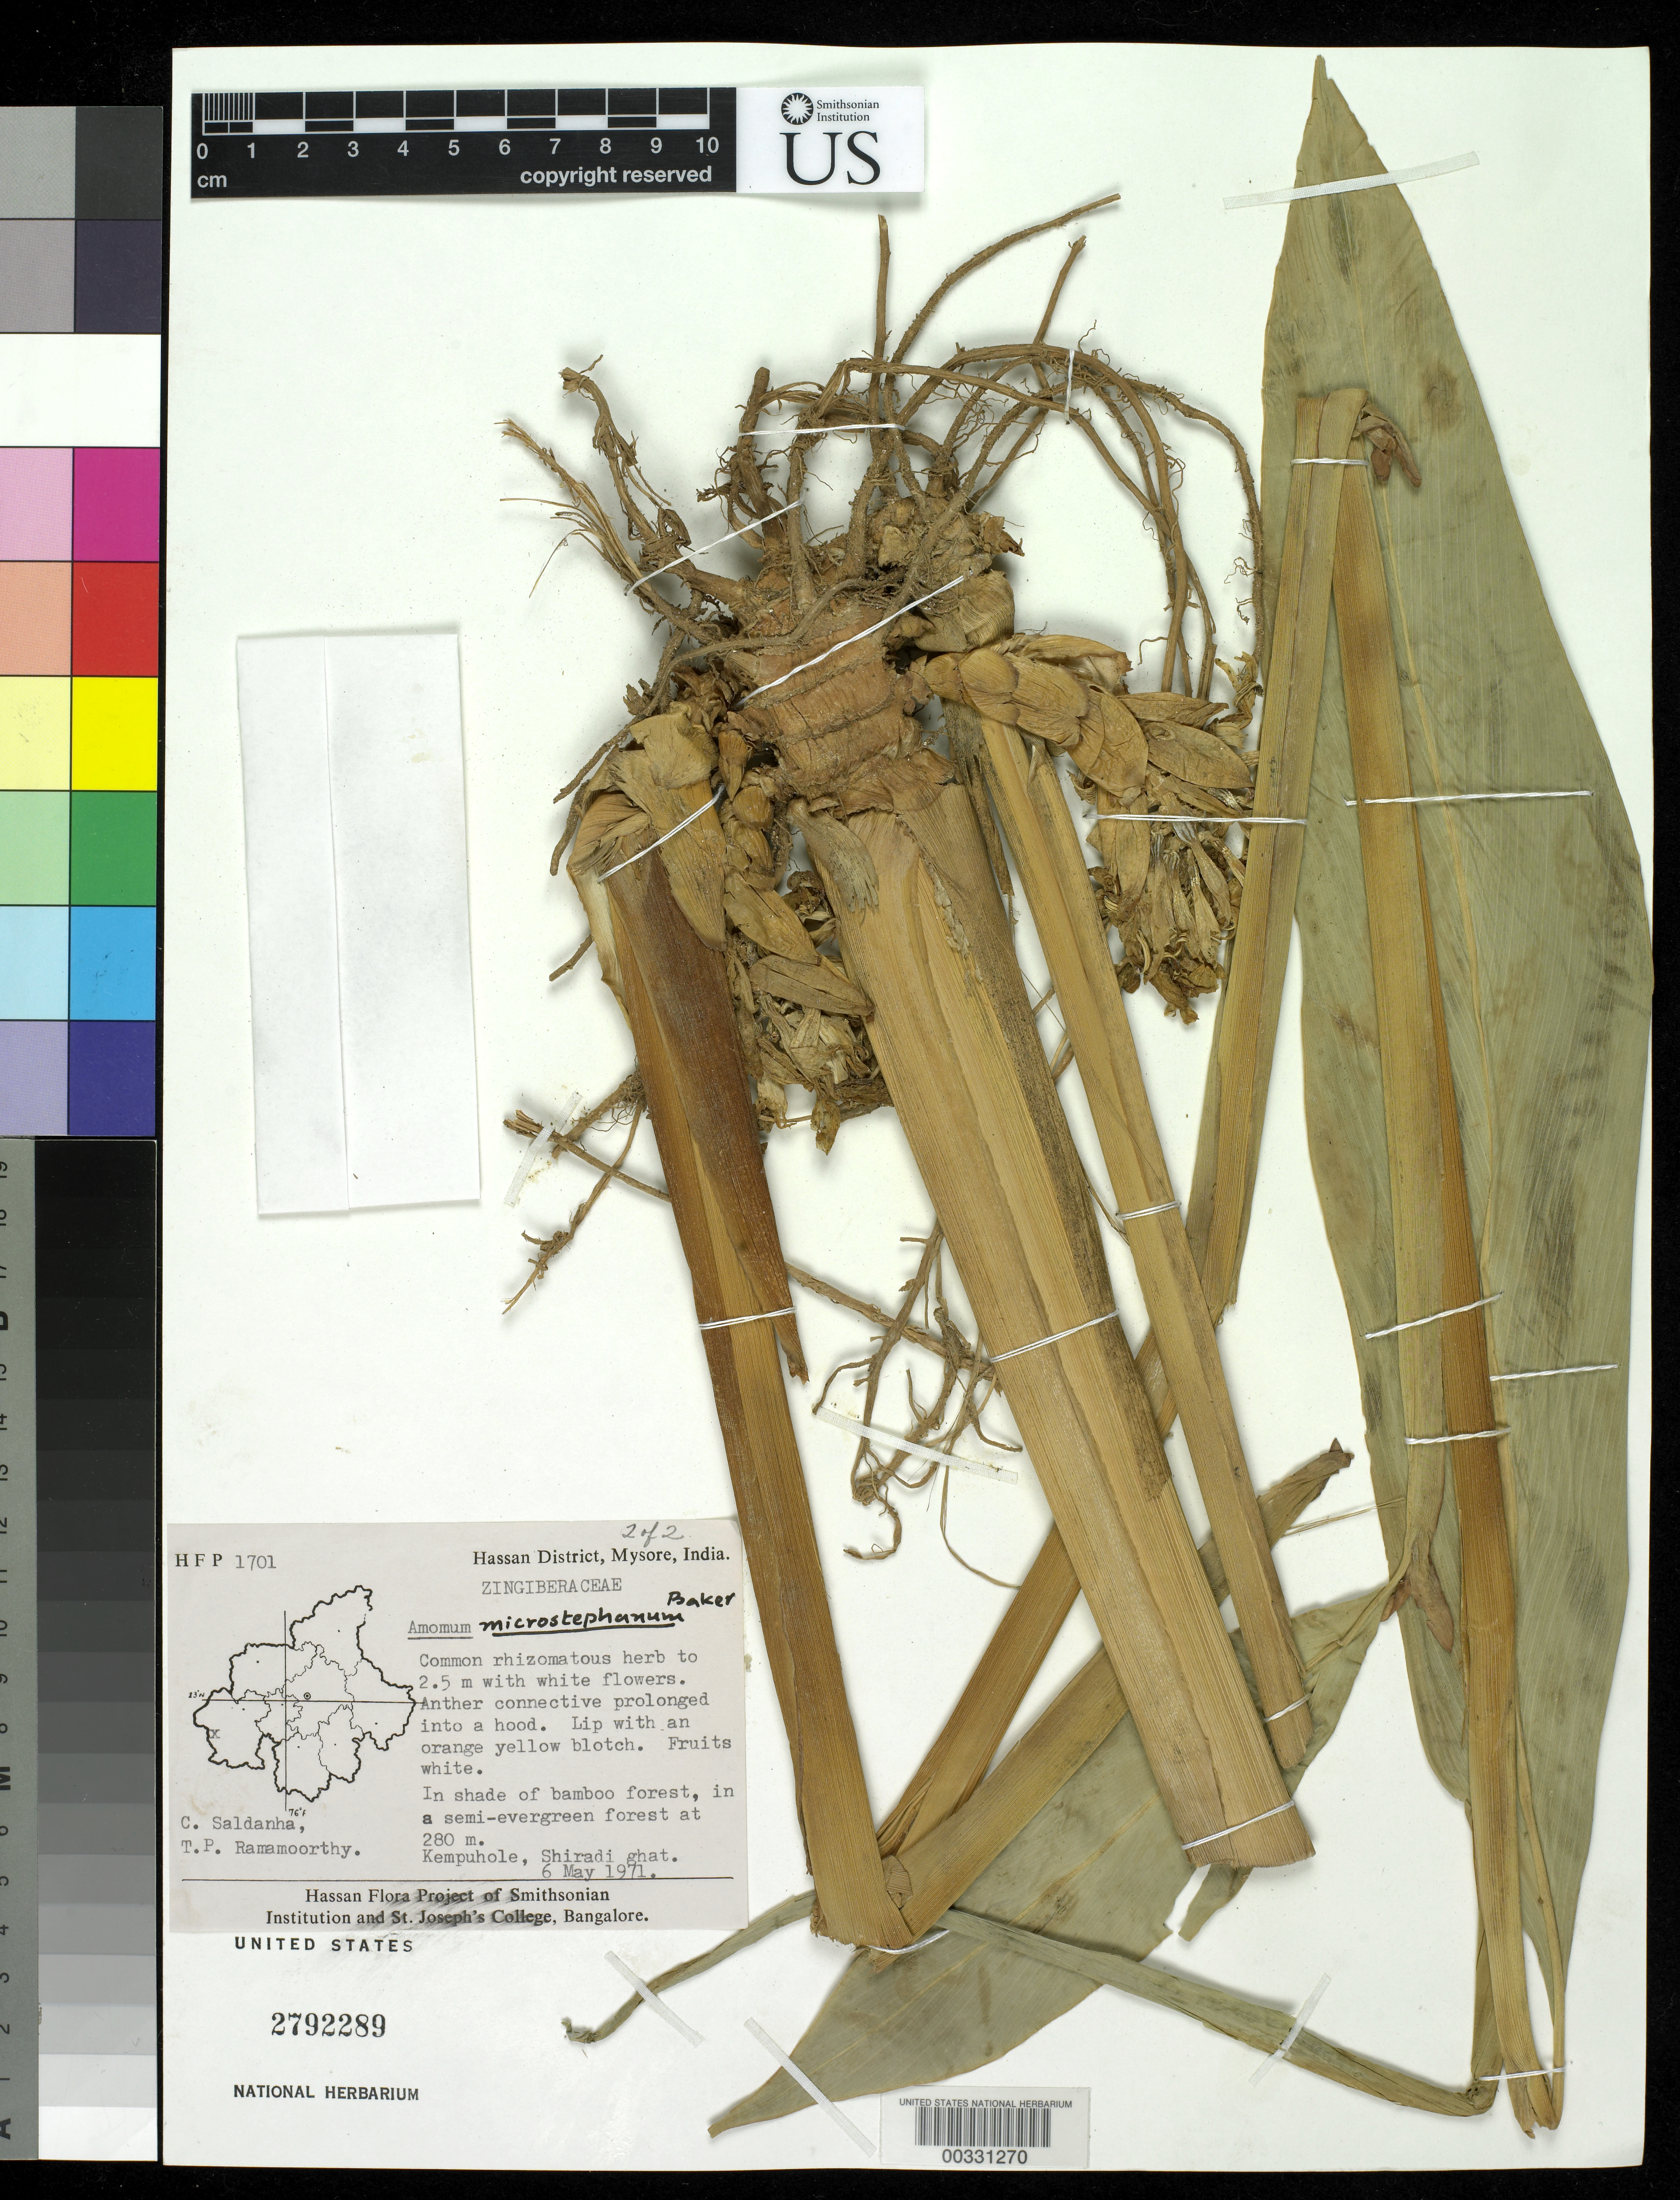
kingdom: Plantae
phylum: Tracheophyta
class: Liliopsida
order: Zingiberales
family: Zingiberaceae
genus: Amomum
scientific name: Amomum microstephanum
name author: Baker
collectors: C. J. Saldanha & T. P. Ramamoorthy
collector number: Hfp 1701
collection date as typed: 06 May 1971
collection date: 1971-05-06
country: India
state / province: Karnataka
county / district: Hassan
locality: Kempuhole, shiradi ghat, mysore state [mysore state = karnataka.]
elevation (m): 280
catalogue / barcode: US 2792289